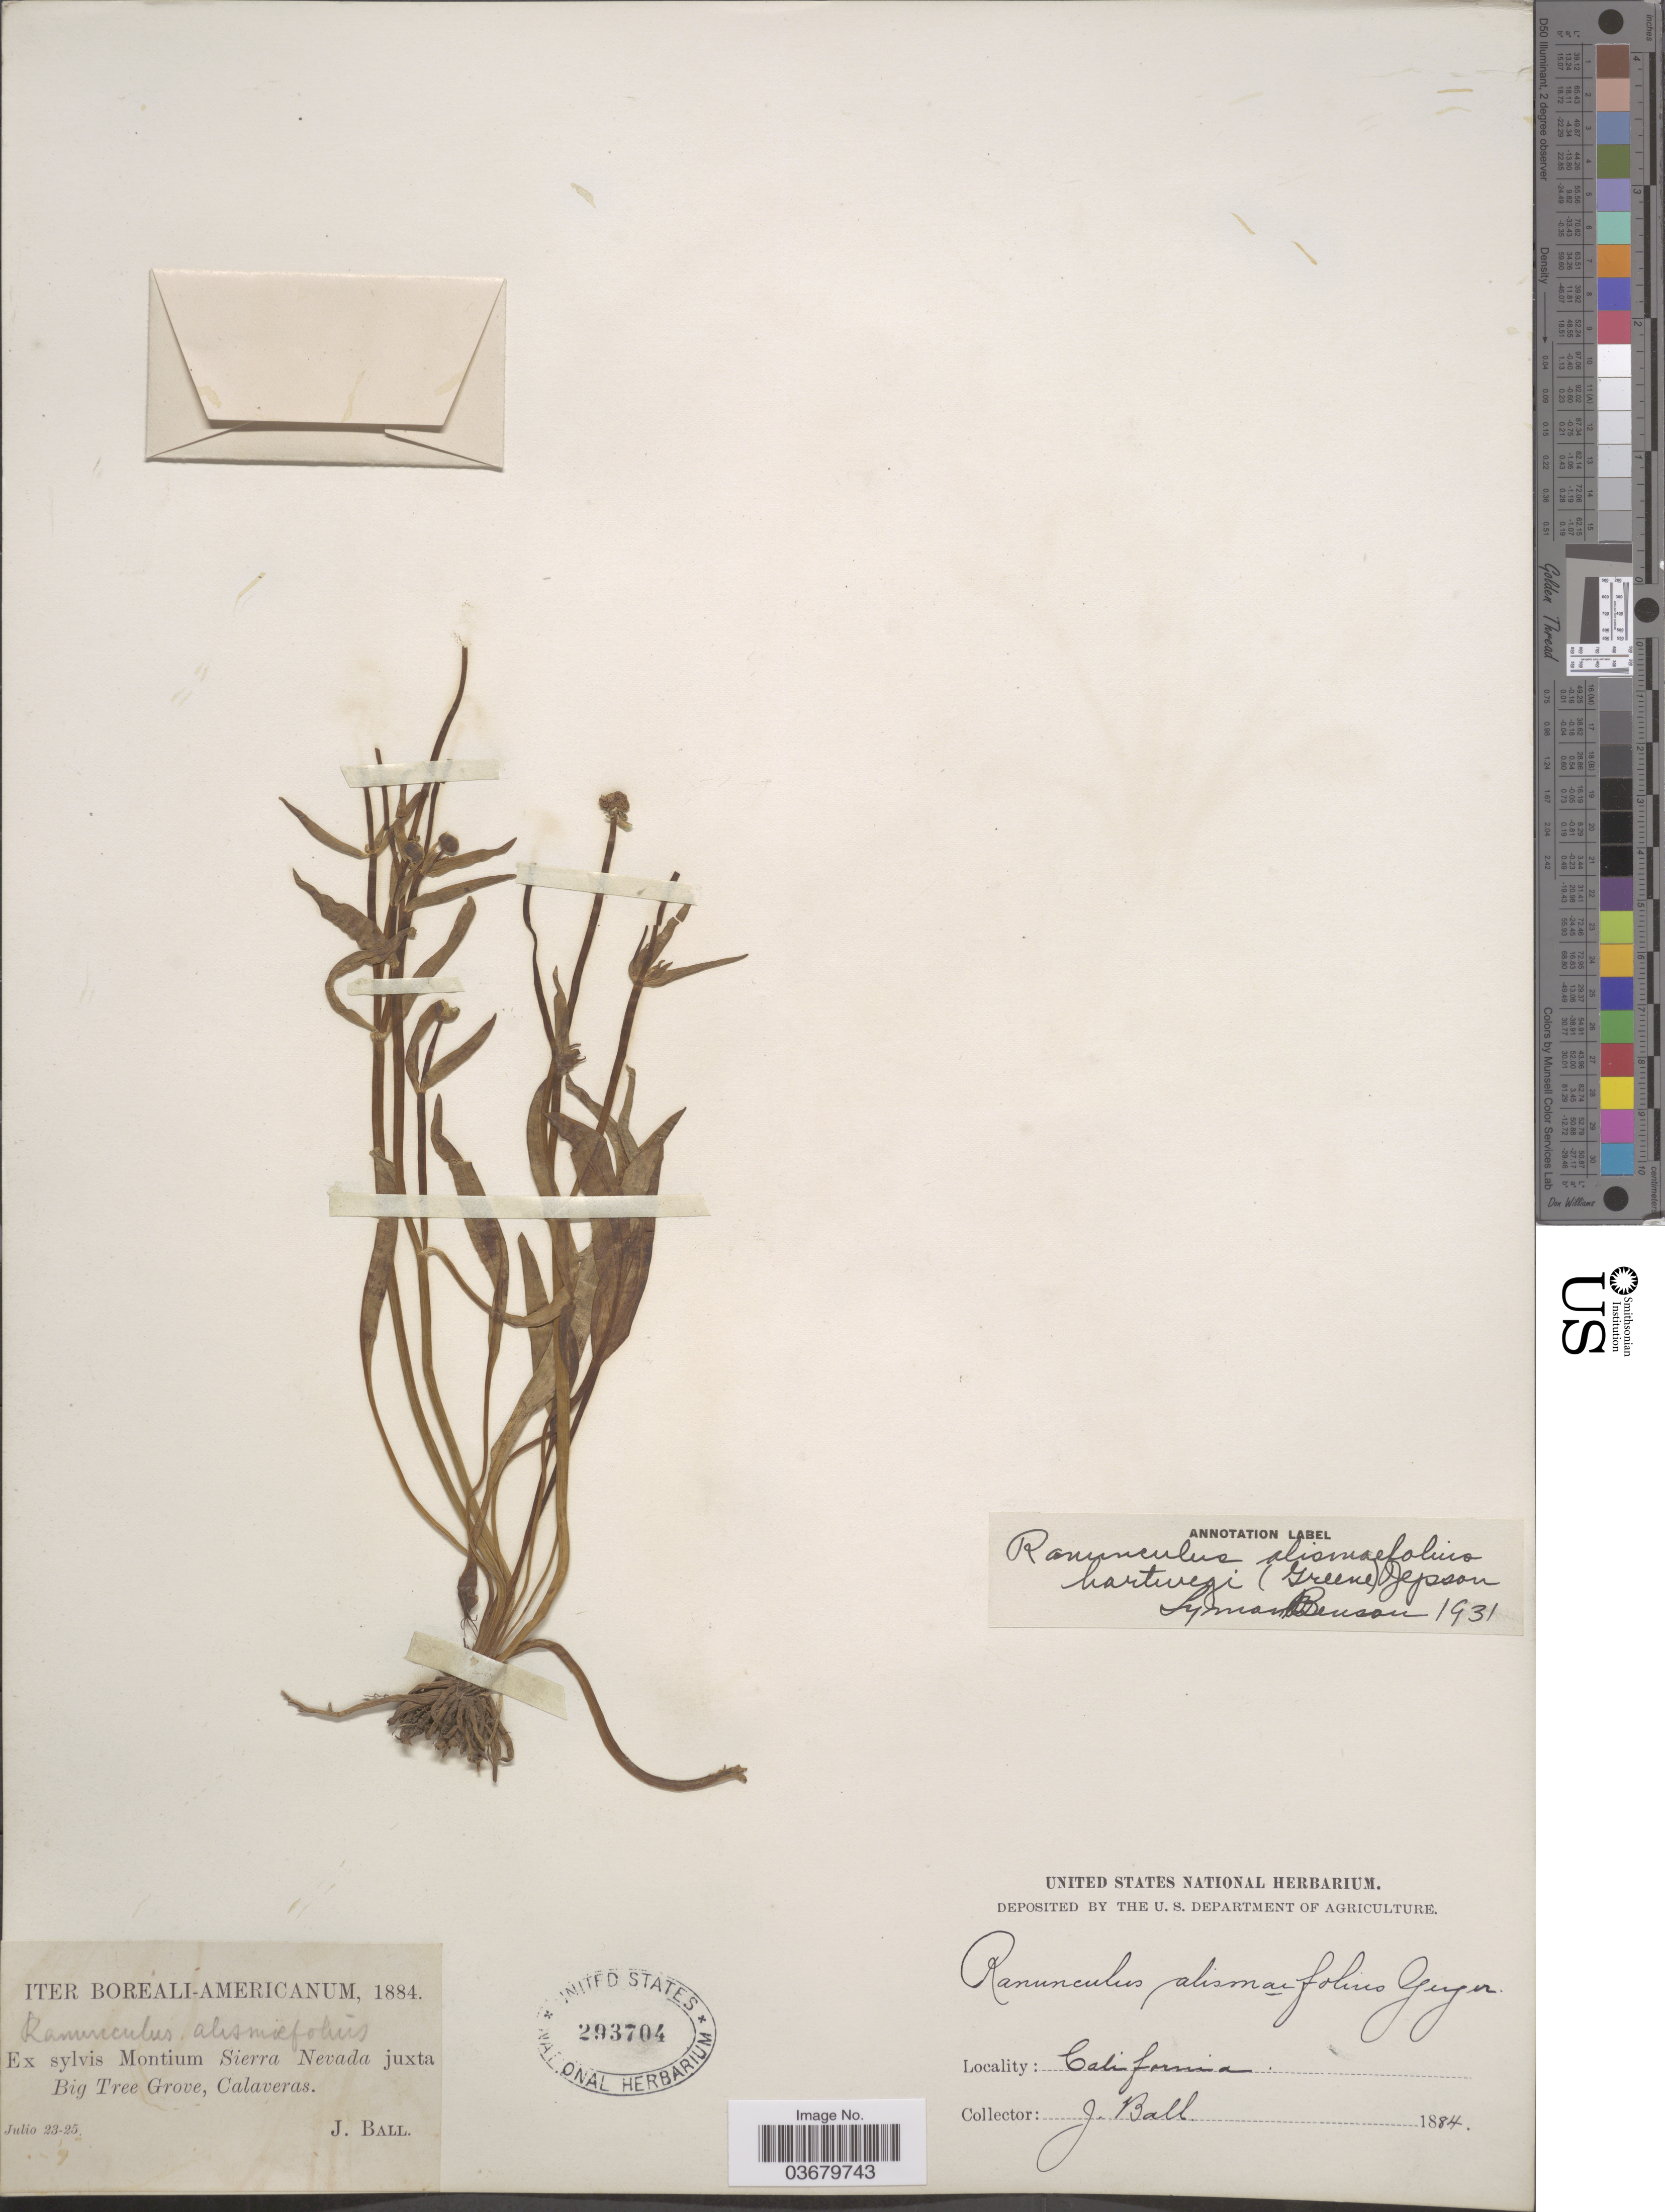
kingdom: Plantae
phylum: Tracheophyta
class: Magnoliopsida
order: Ranunculales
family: Ranunculaceae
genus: Ranunculus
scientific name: Ranunculus alismifolius var. hartwegii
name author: (Greene) Jeps.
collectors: J. Ball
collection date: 1884-07-23/1884-07-25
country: United States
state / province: California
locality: Boreali-Americanum. Ex sylvis Montium Sierra Nevada juxta Big Tree Grove, Calaveras.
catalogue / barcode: US 293704